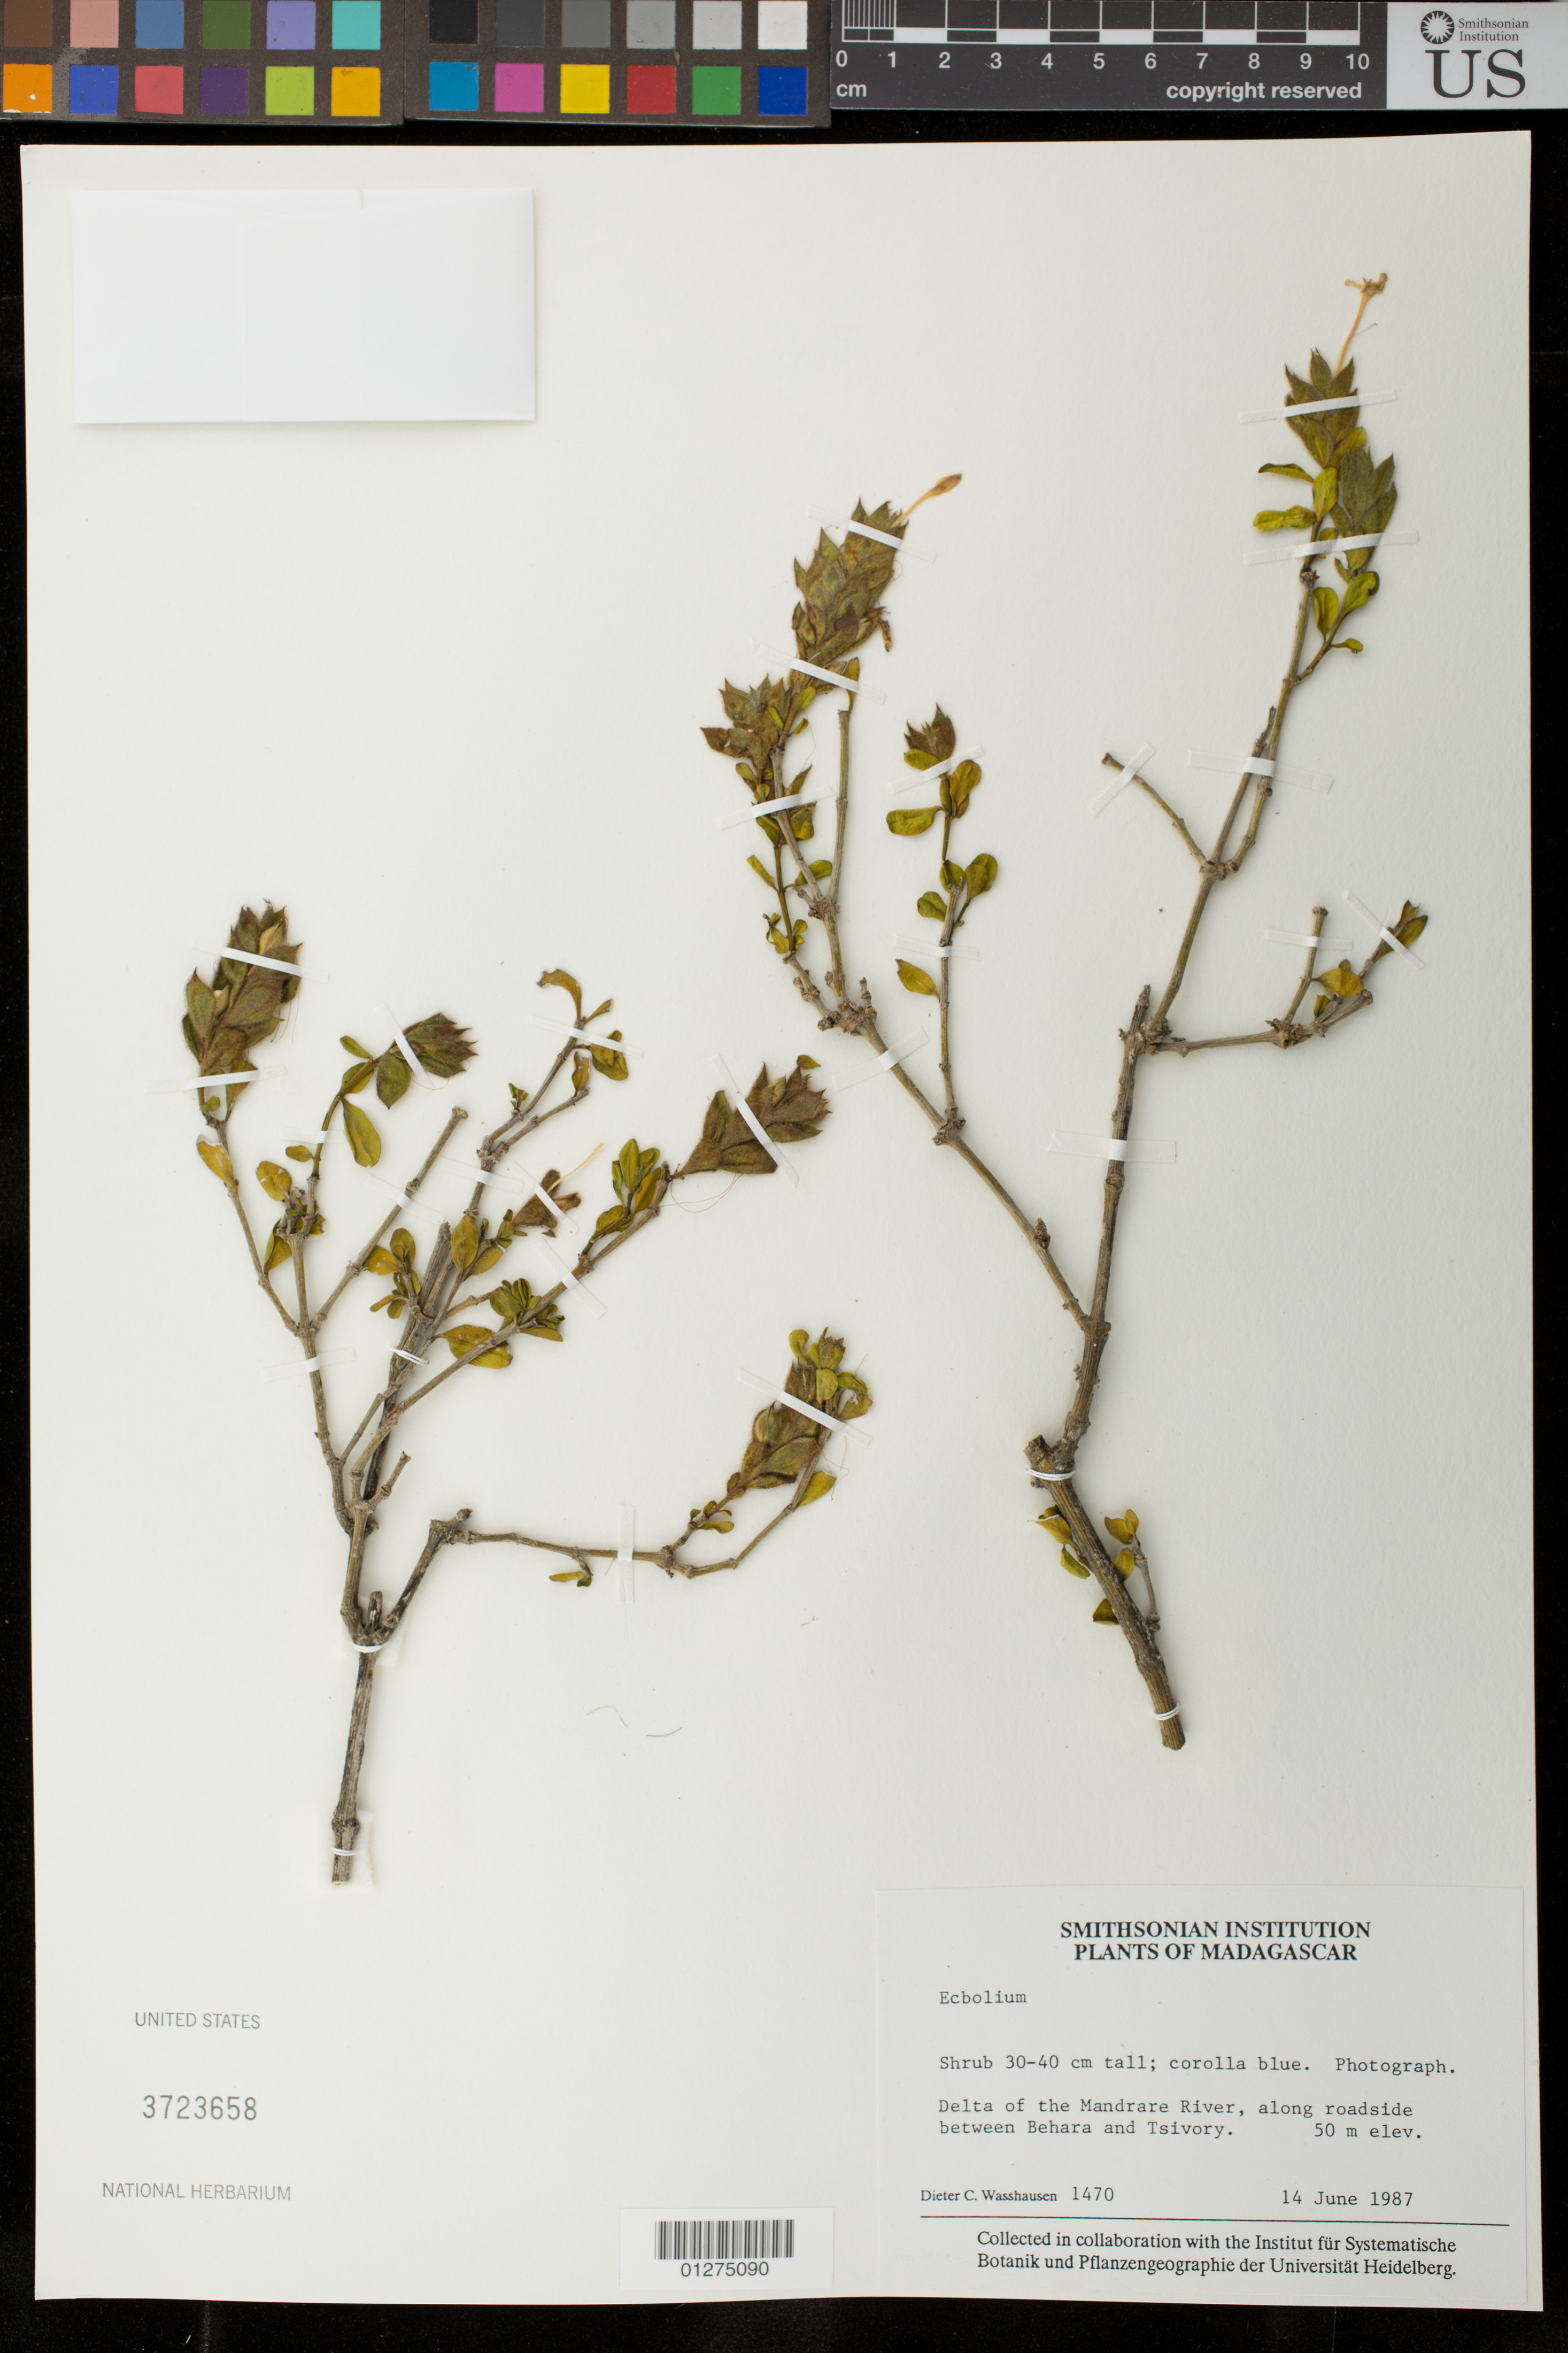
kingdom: Plantae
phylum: Tracheophyta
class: Magnoliopsida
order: Lamiales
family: Acanthaceae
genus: Ecbolium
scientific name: Ecbolium sp.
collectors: D. C. Wasshausen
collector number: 1470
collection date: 1987-06-14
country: Madagascar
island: Madagascar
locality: Delta of the Mandrare River, along roadside between Behara and Tsivory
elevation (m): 50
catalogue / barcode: US 3723658